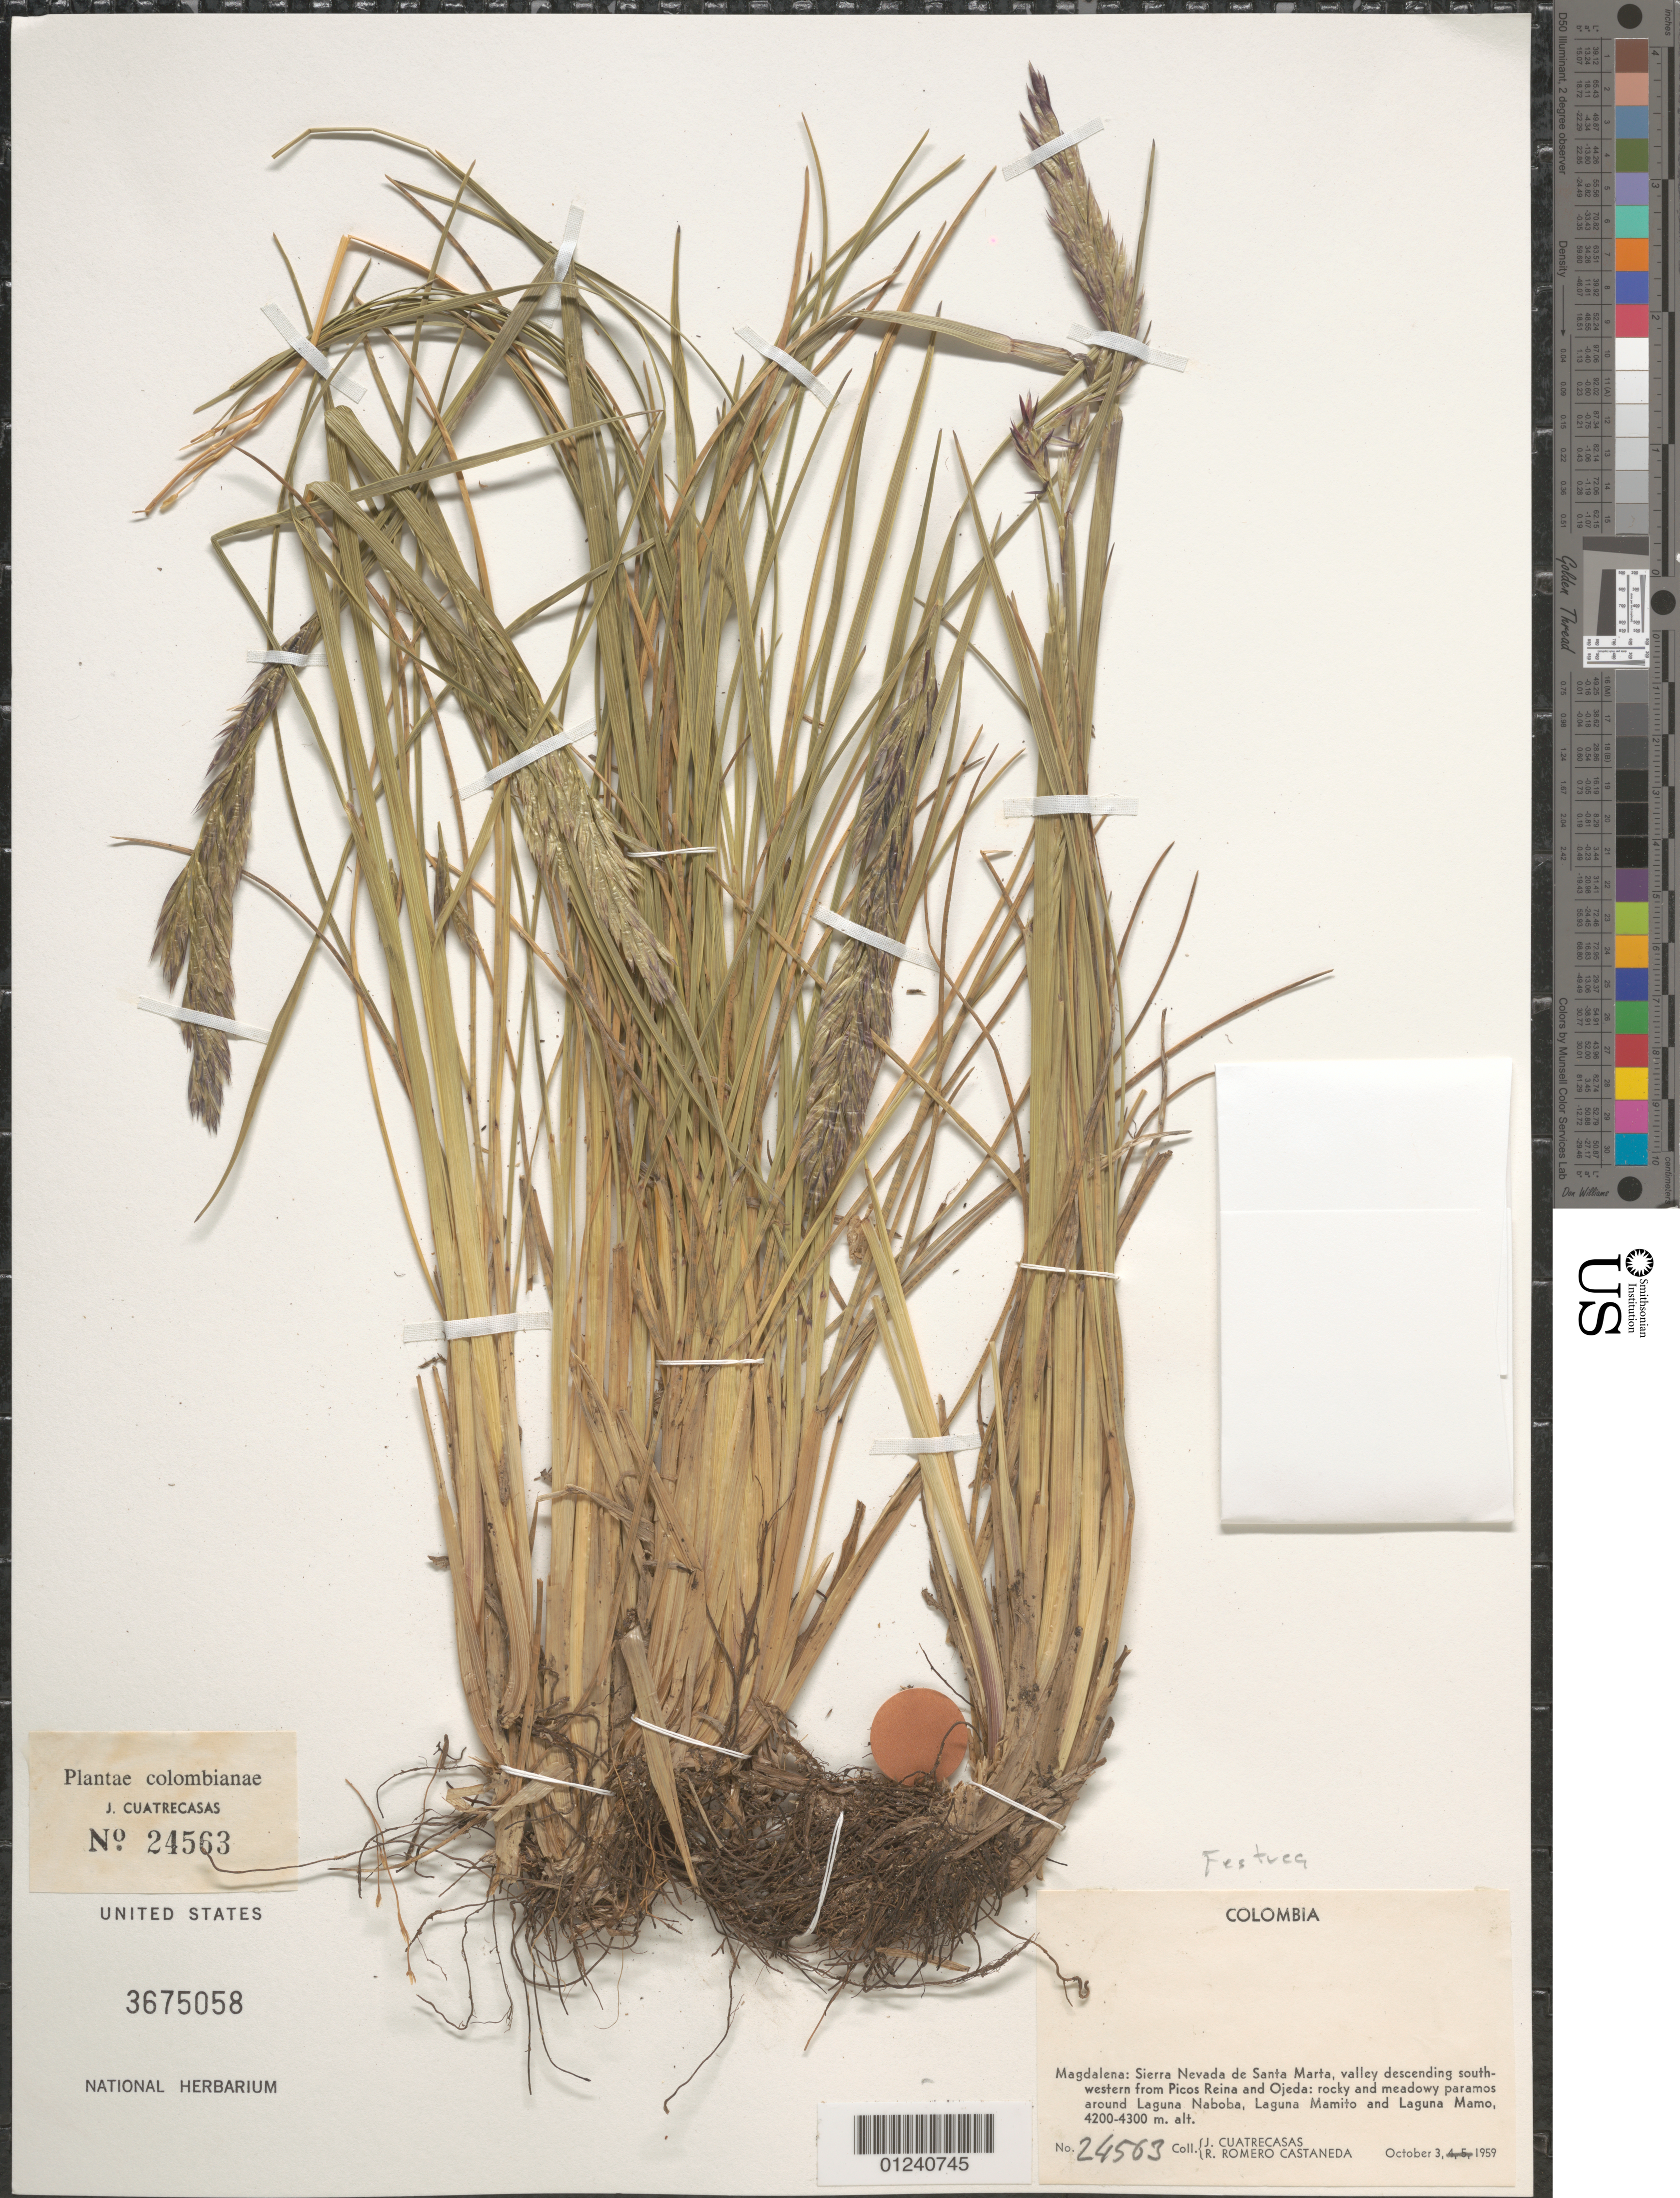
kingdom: Plantae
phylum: Tracheophyta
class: Liliopsida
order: Poales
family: Poaceae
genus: Festuca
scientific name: Festuca sp.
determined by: Soreng, Robert J., Research Associate (BOT), Smithsonian Institution - National Museum of Natural History (UNITED STATES)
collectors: J. Cuatrecasas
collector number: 24563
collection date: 1959-10-03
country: Colombia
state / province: Magdalena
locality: Sierra Nevada de Santa Marta, valley descending south-west from Picos Reina and Ojeda; rocky and meadowy paramos around Laguna Naboba, Laguna Mamito, and Laguna Mamo.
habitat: rocky and meadowy paramos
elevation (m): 4200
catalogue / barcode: US 3675058